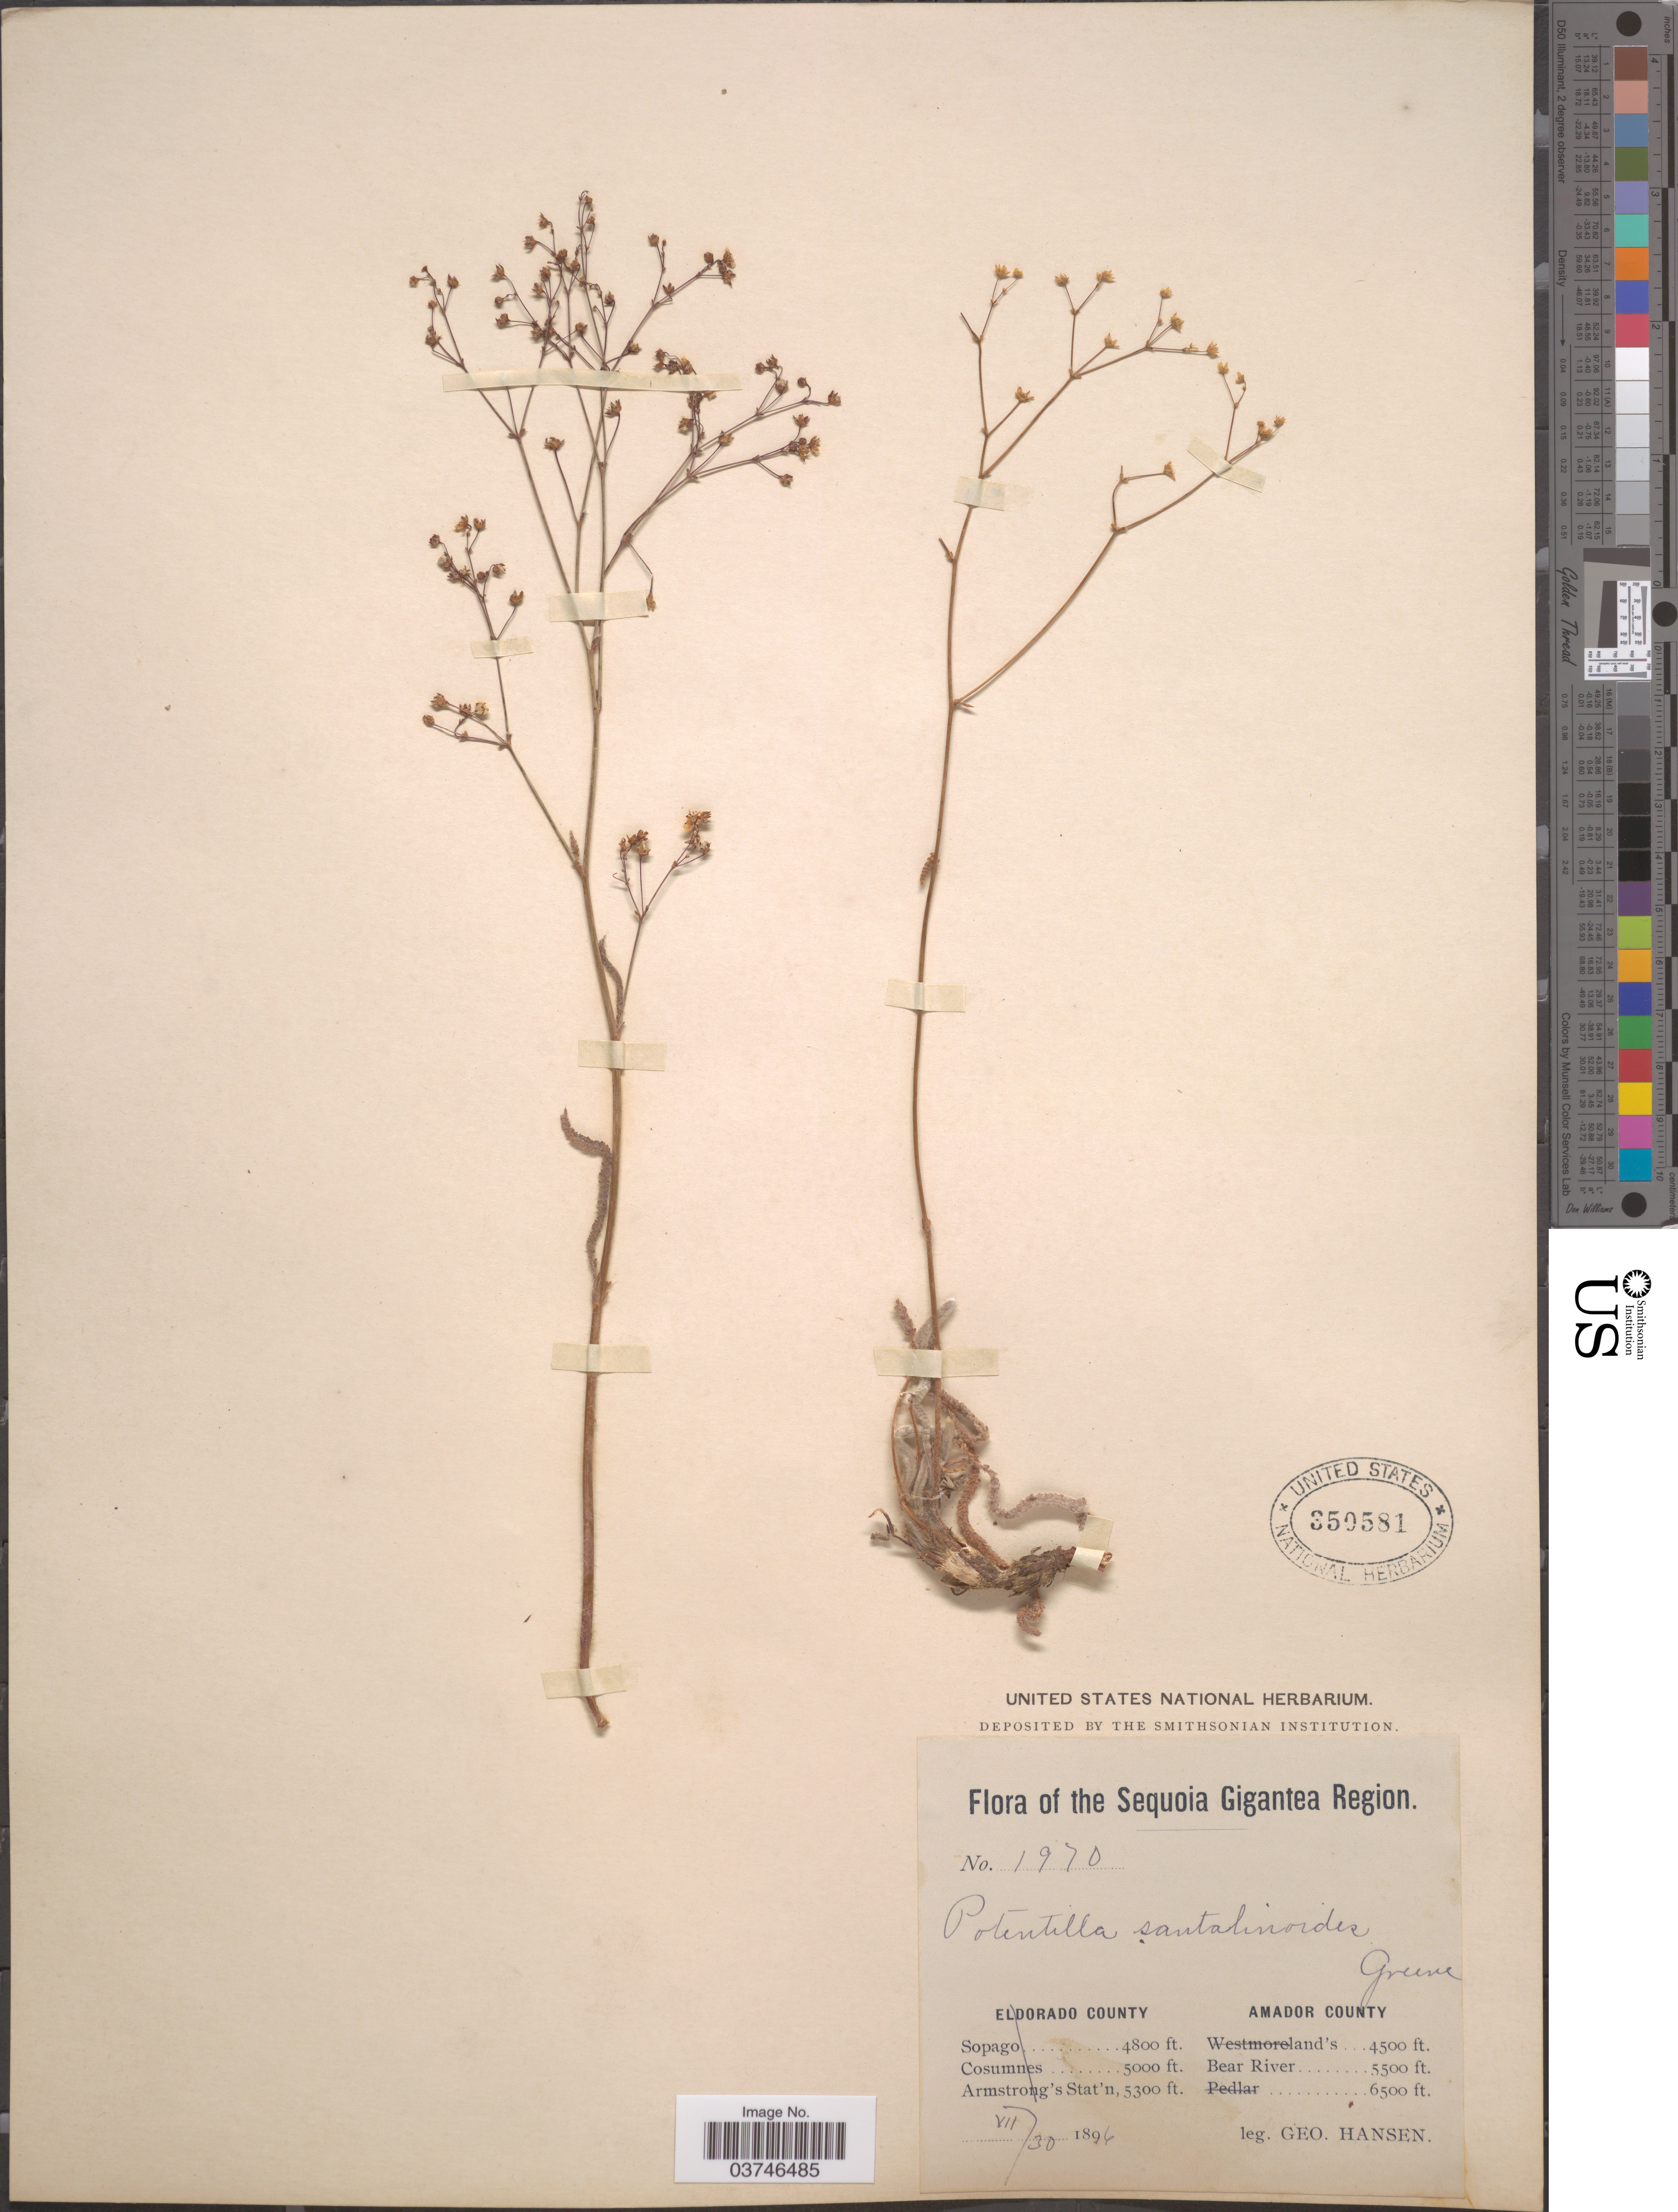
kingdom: Plantae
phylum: Tracheophyta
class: Magnoliopsida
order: Rosales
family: Rosaceae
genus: Potentilla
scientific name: Potentilla santalinoides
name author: (A. Gray) Greene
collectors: G. Hansen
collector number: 1970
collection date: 1896-08-30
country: United States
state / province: California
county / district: Amador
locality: Sequoia Gigantea Region. Amador County. Bear River.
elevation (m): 1676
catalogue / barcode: US 350581